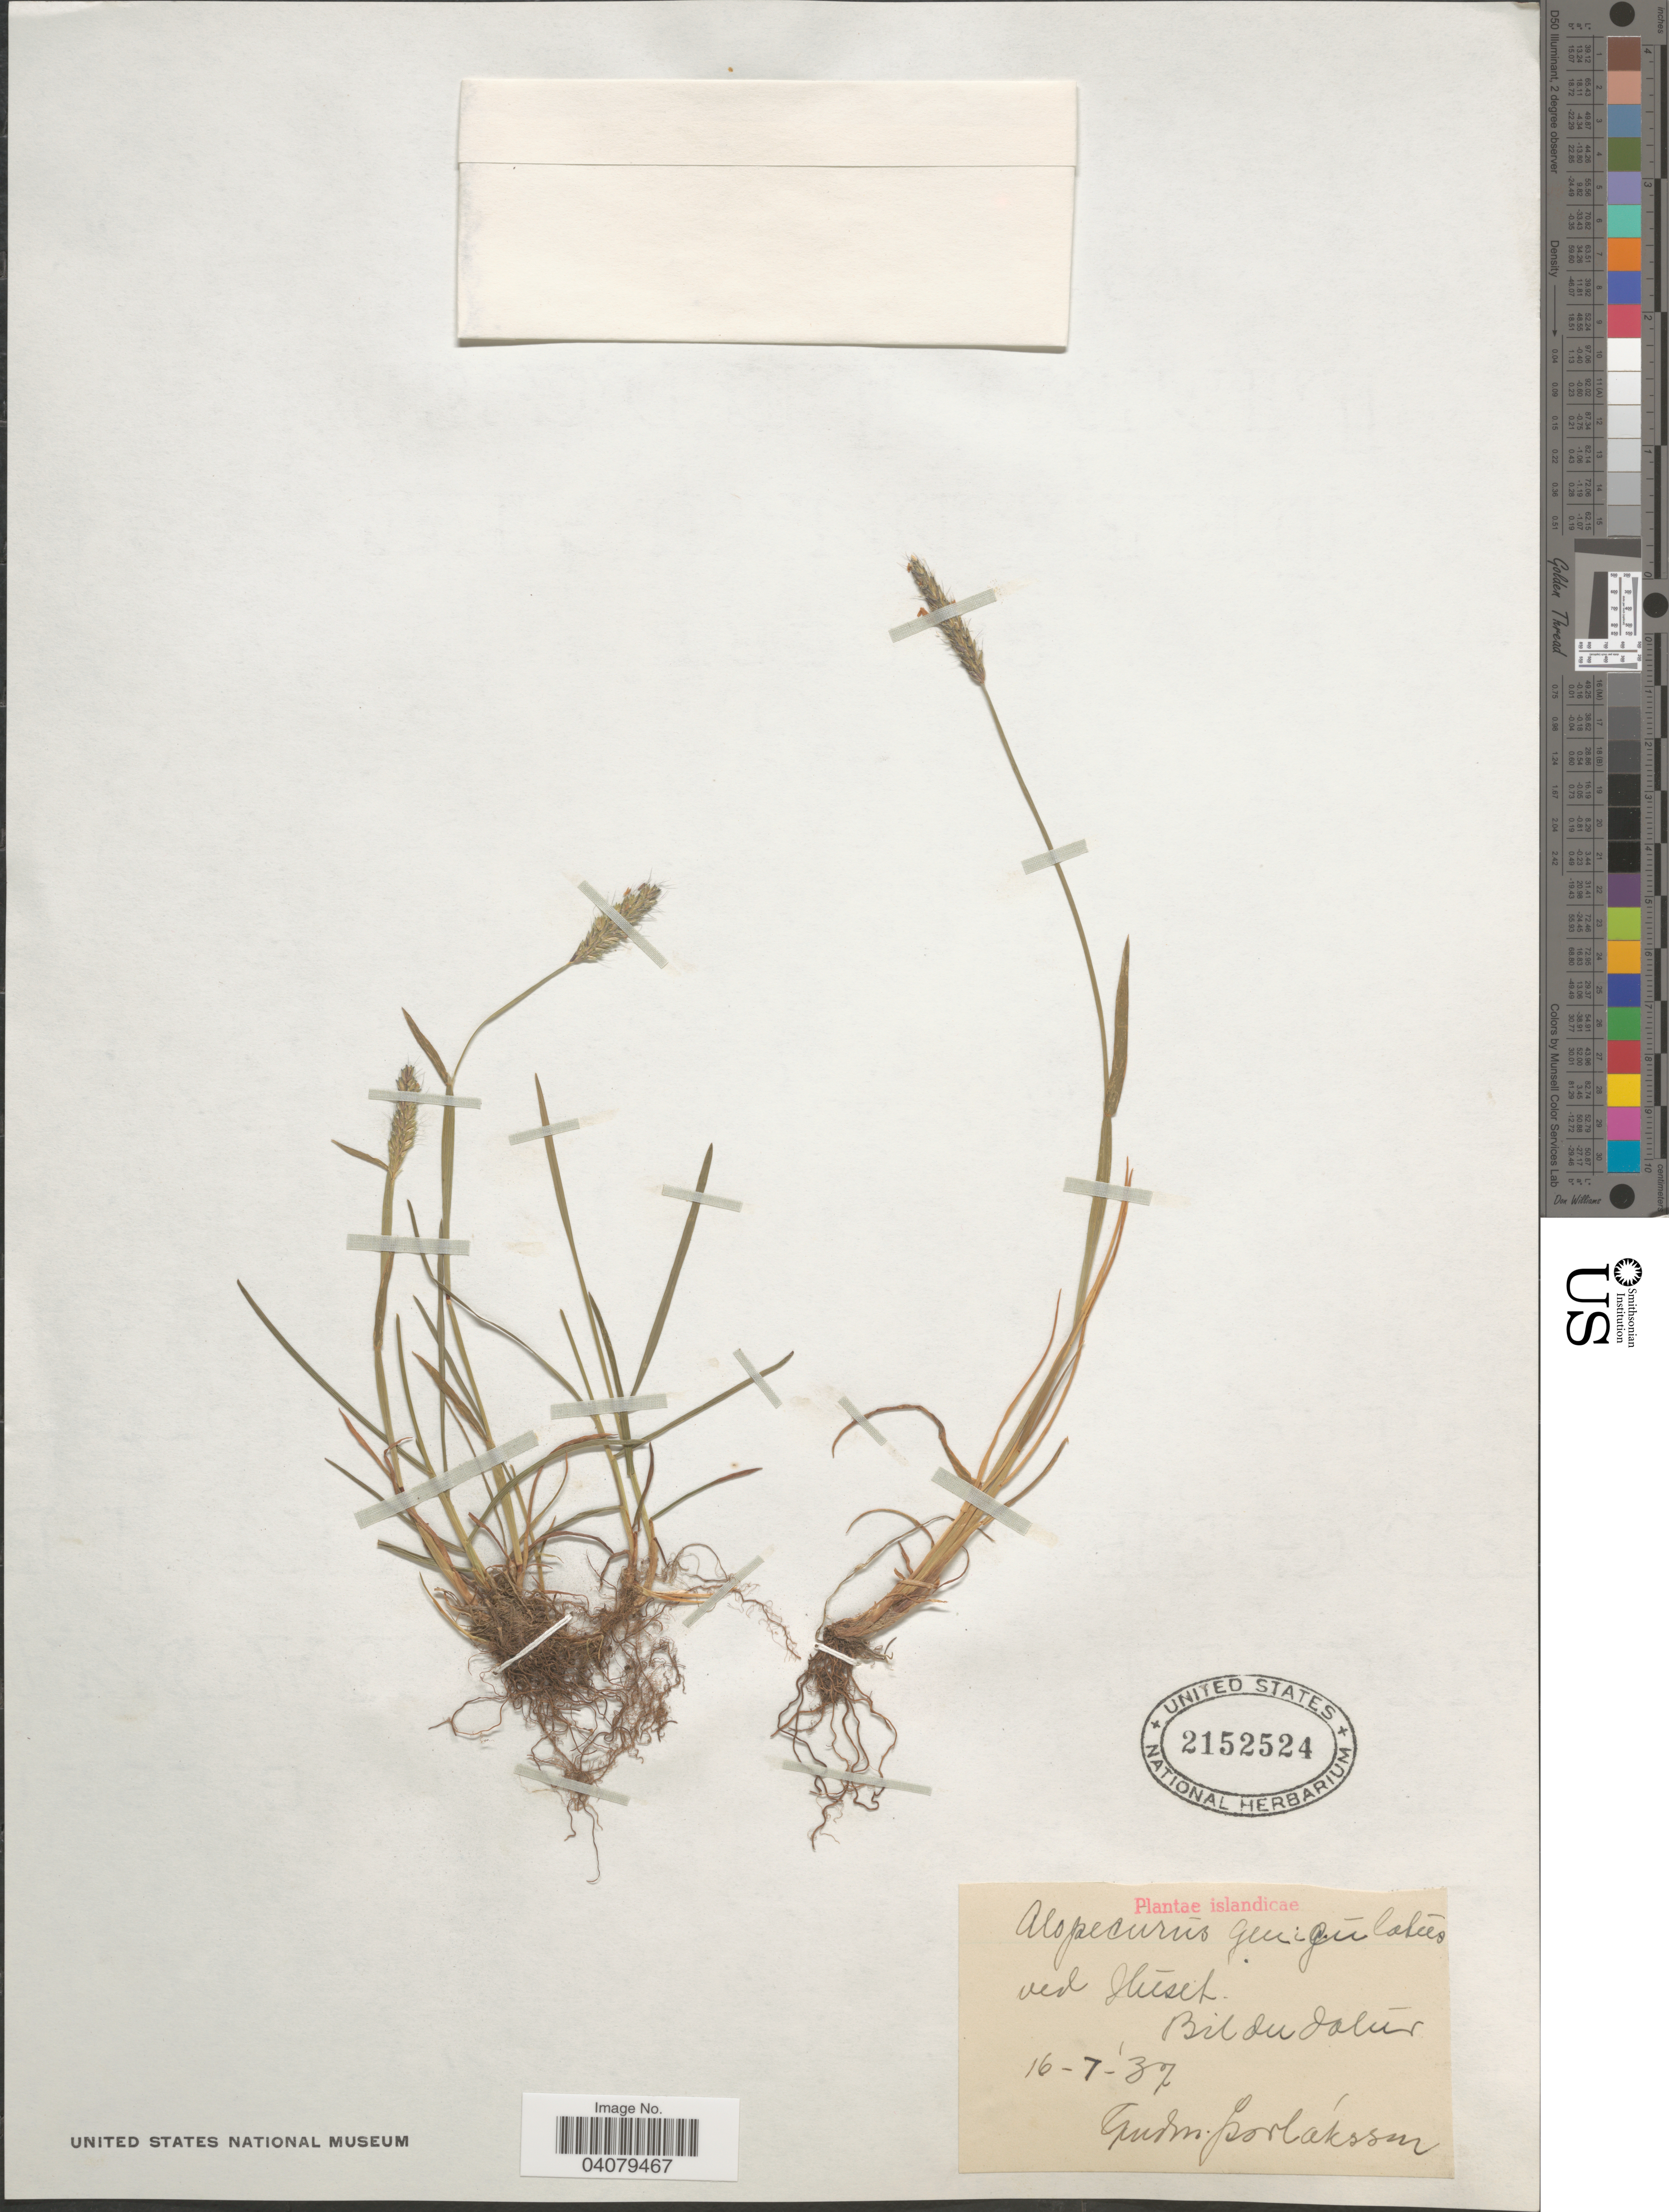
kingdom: Plantae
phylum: Tracheophyta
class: Liliopsida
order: Poales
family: Poaceae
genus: Alopecurus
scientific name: Alopecurus geniculatus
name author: L.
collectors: G. Porlaksson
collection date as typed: Transcribed d/m/y: 16/7/37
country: Iceland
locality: Islandicae. Ved Hūset, Bildudalúr.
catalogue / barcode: US 2152524